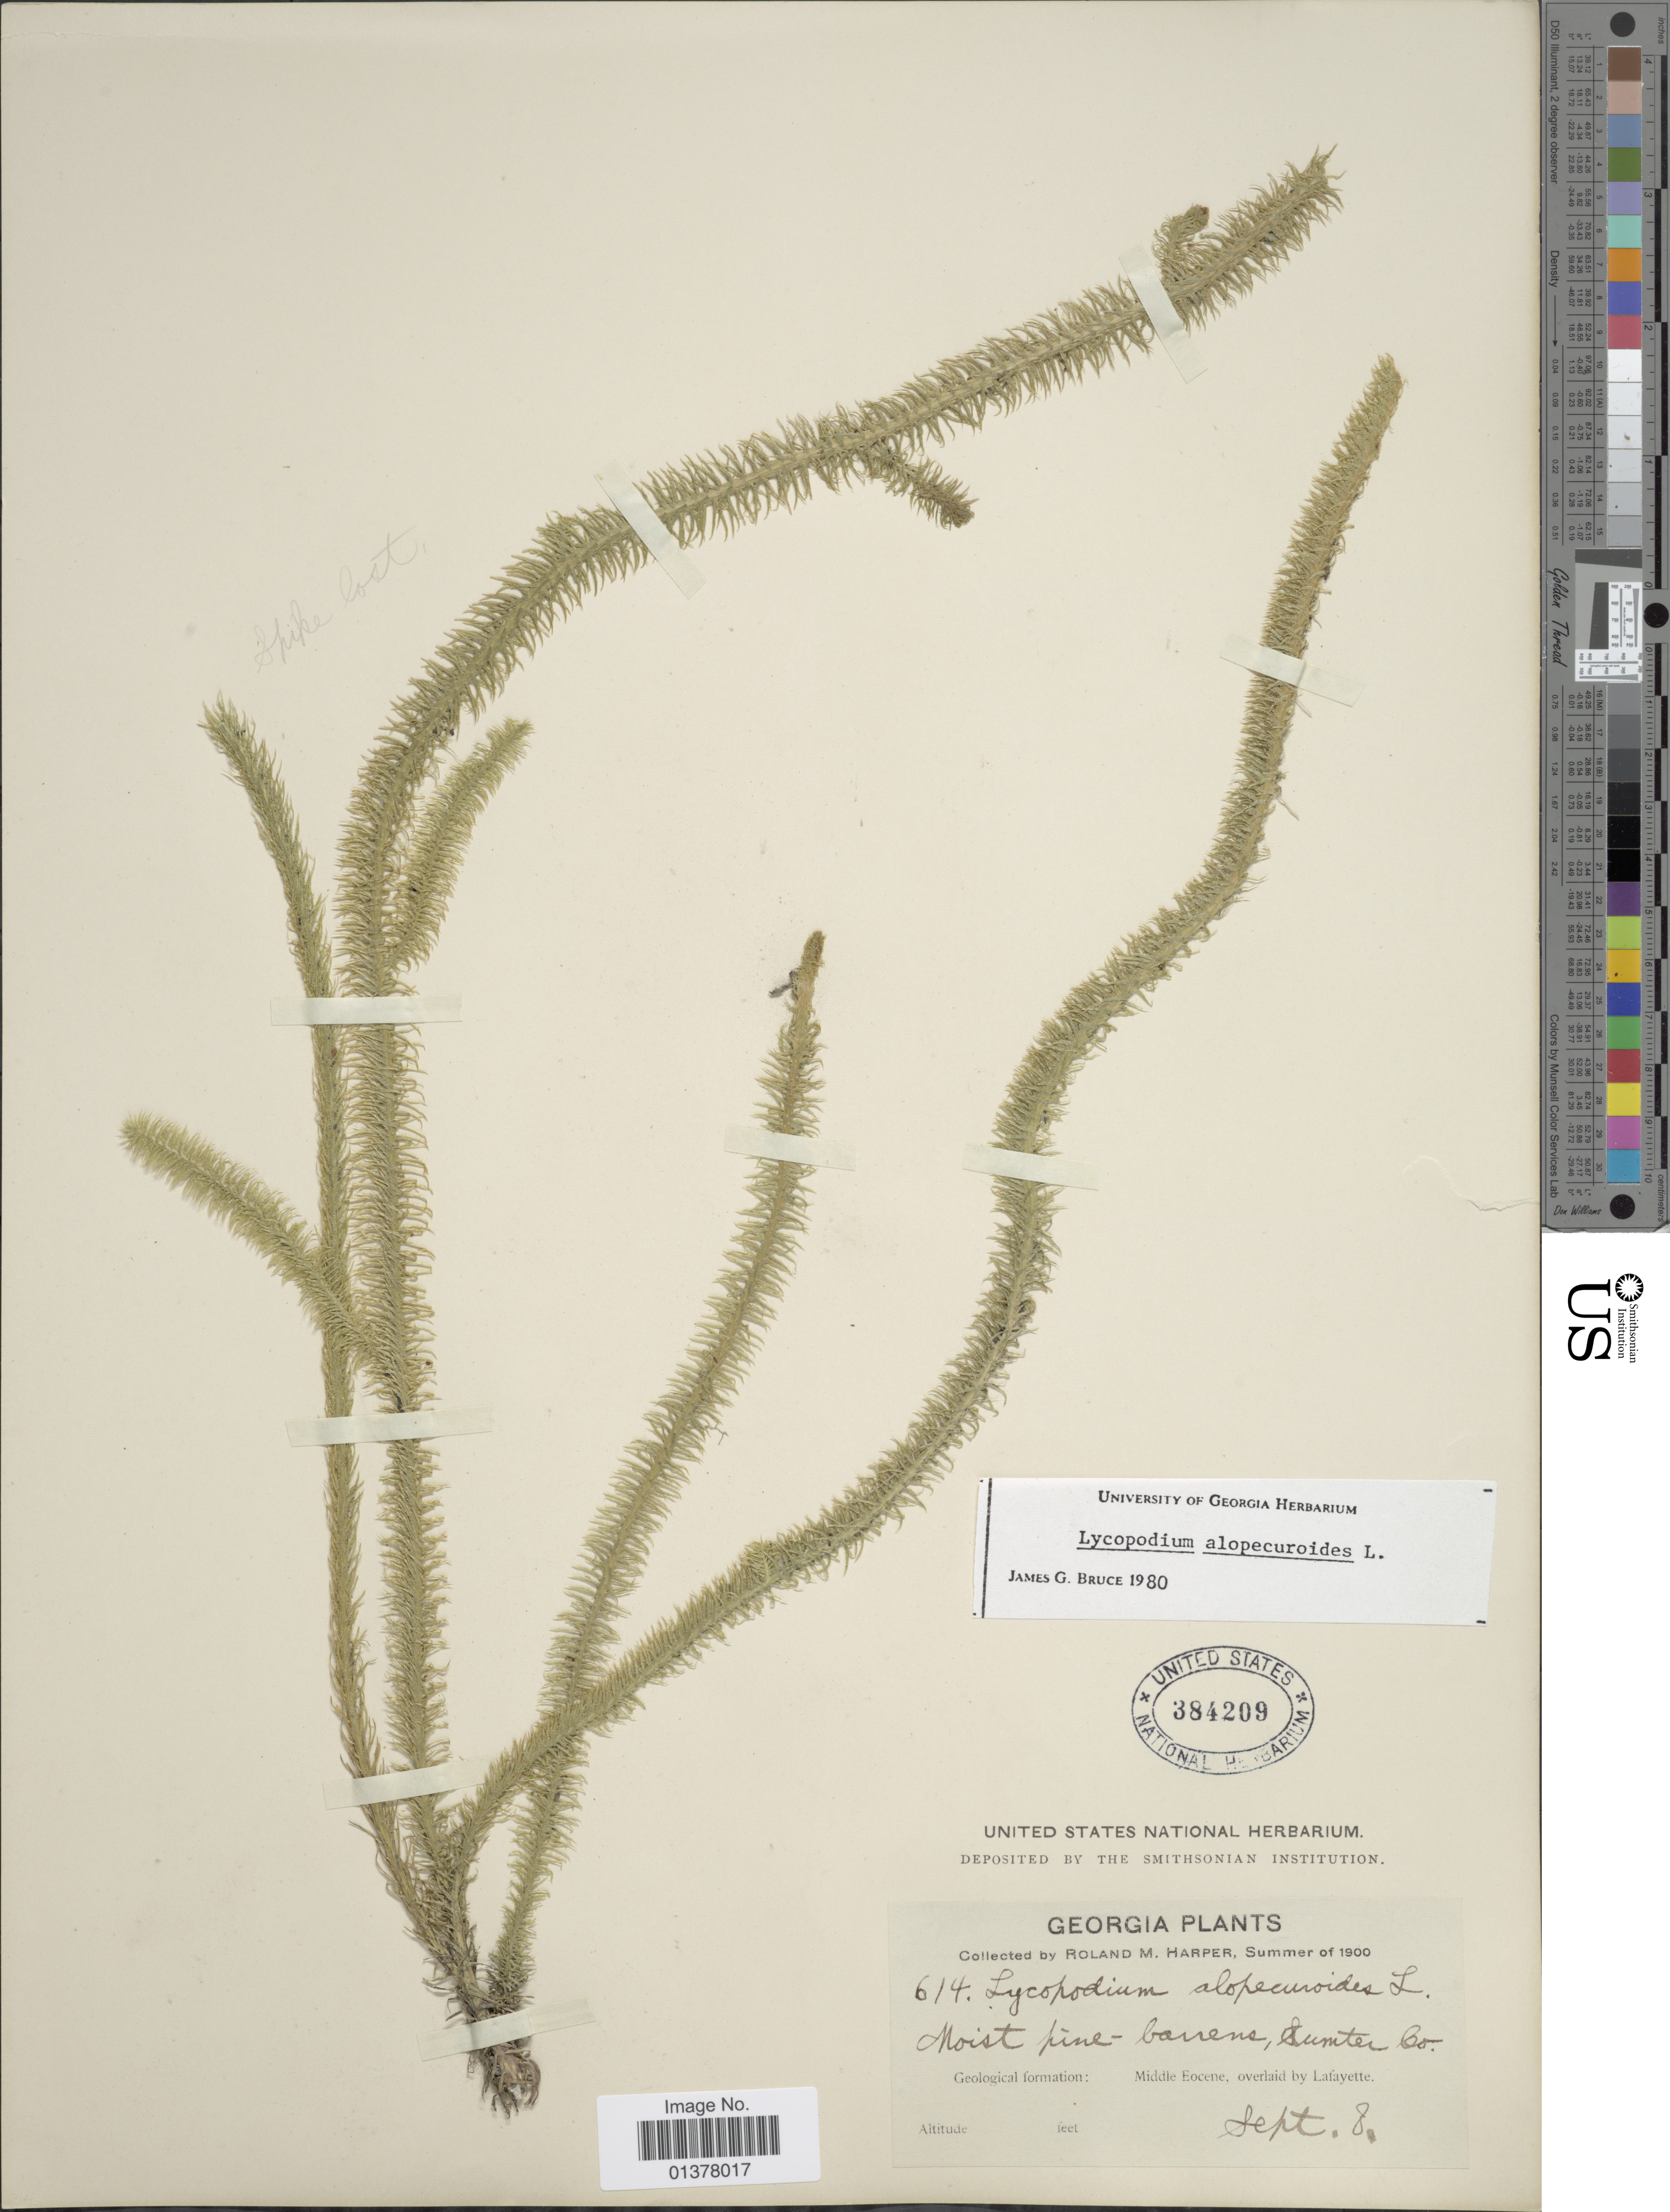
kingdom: Plantae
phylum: Tracheophyta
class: Lycopodiopsida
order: Lycopodiales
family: Lycopodiaceae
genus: Lycopodiella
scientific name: Lycopodiella alopecuroides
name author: (L.) Cranfill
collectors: R. M. Harper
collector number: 614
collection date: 1900-09-08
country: United States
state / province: Georgia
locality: Middle Eocene, overlaid by Lafayette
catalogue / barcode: US 384209